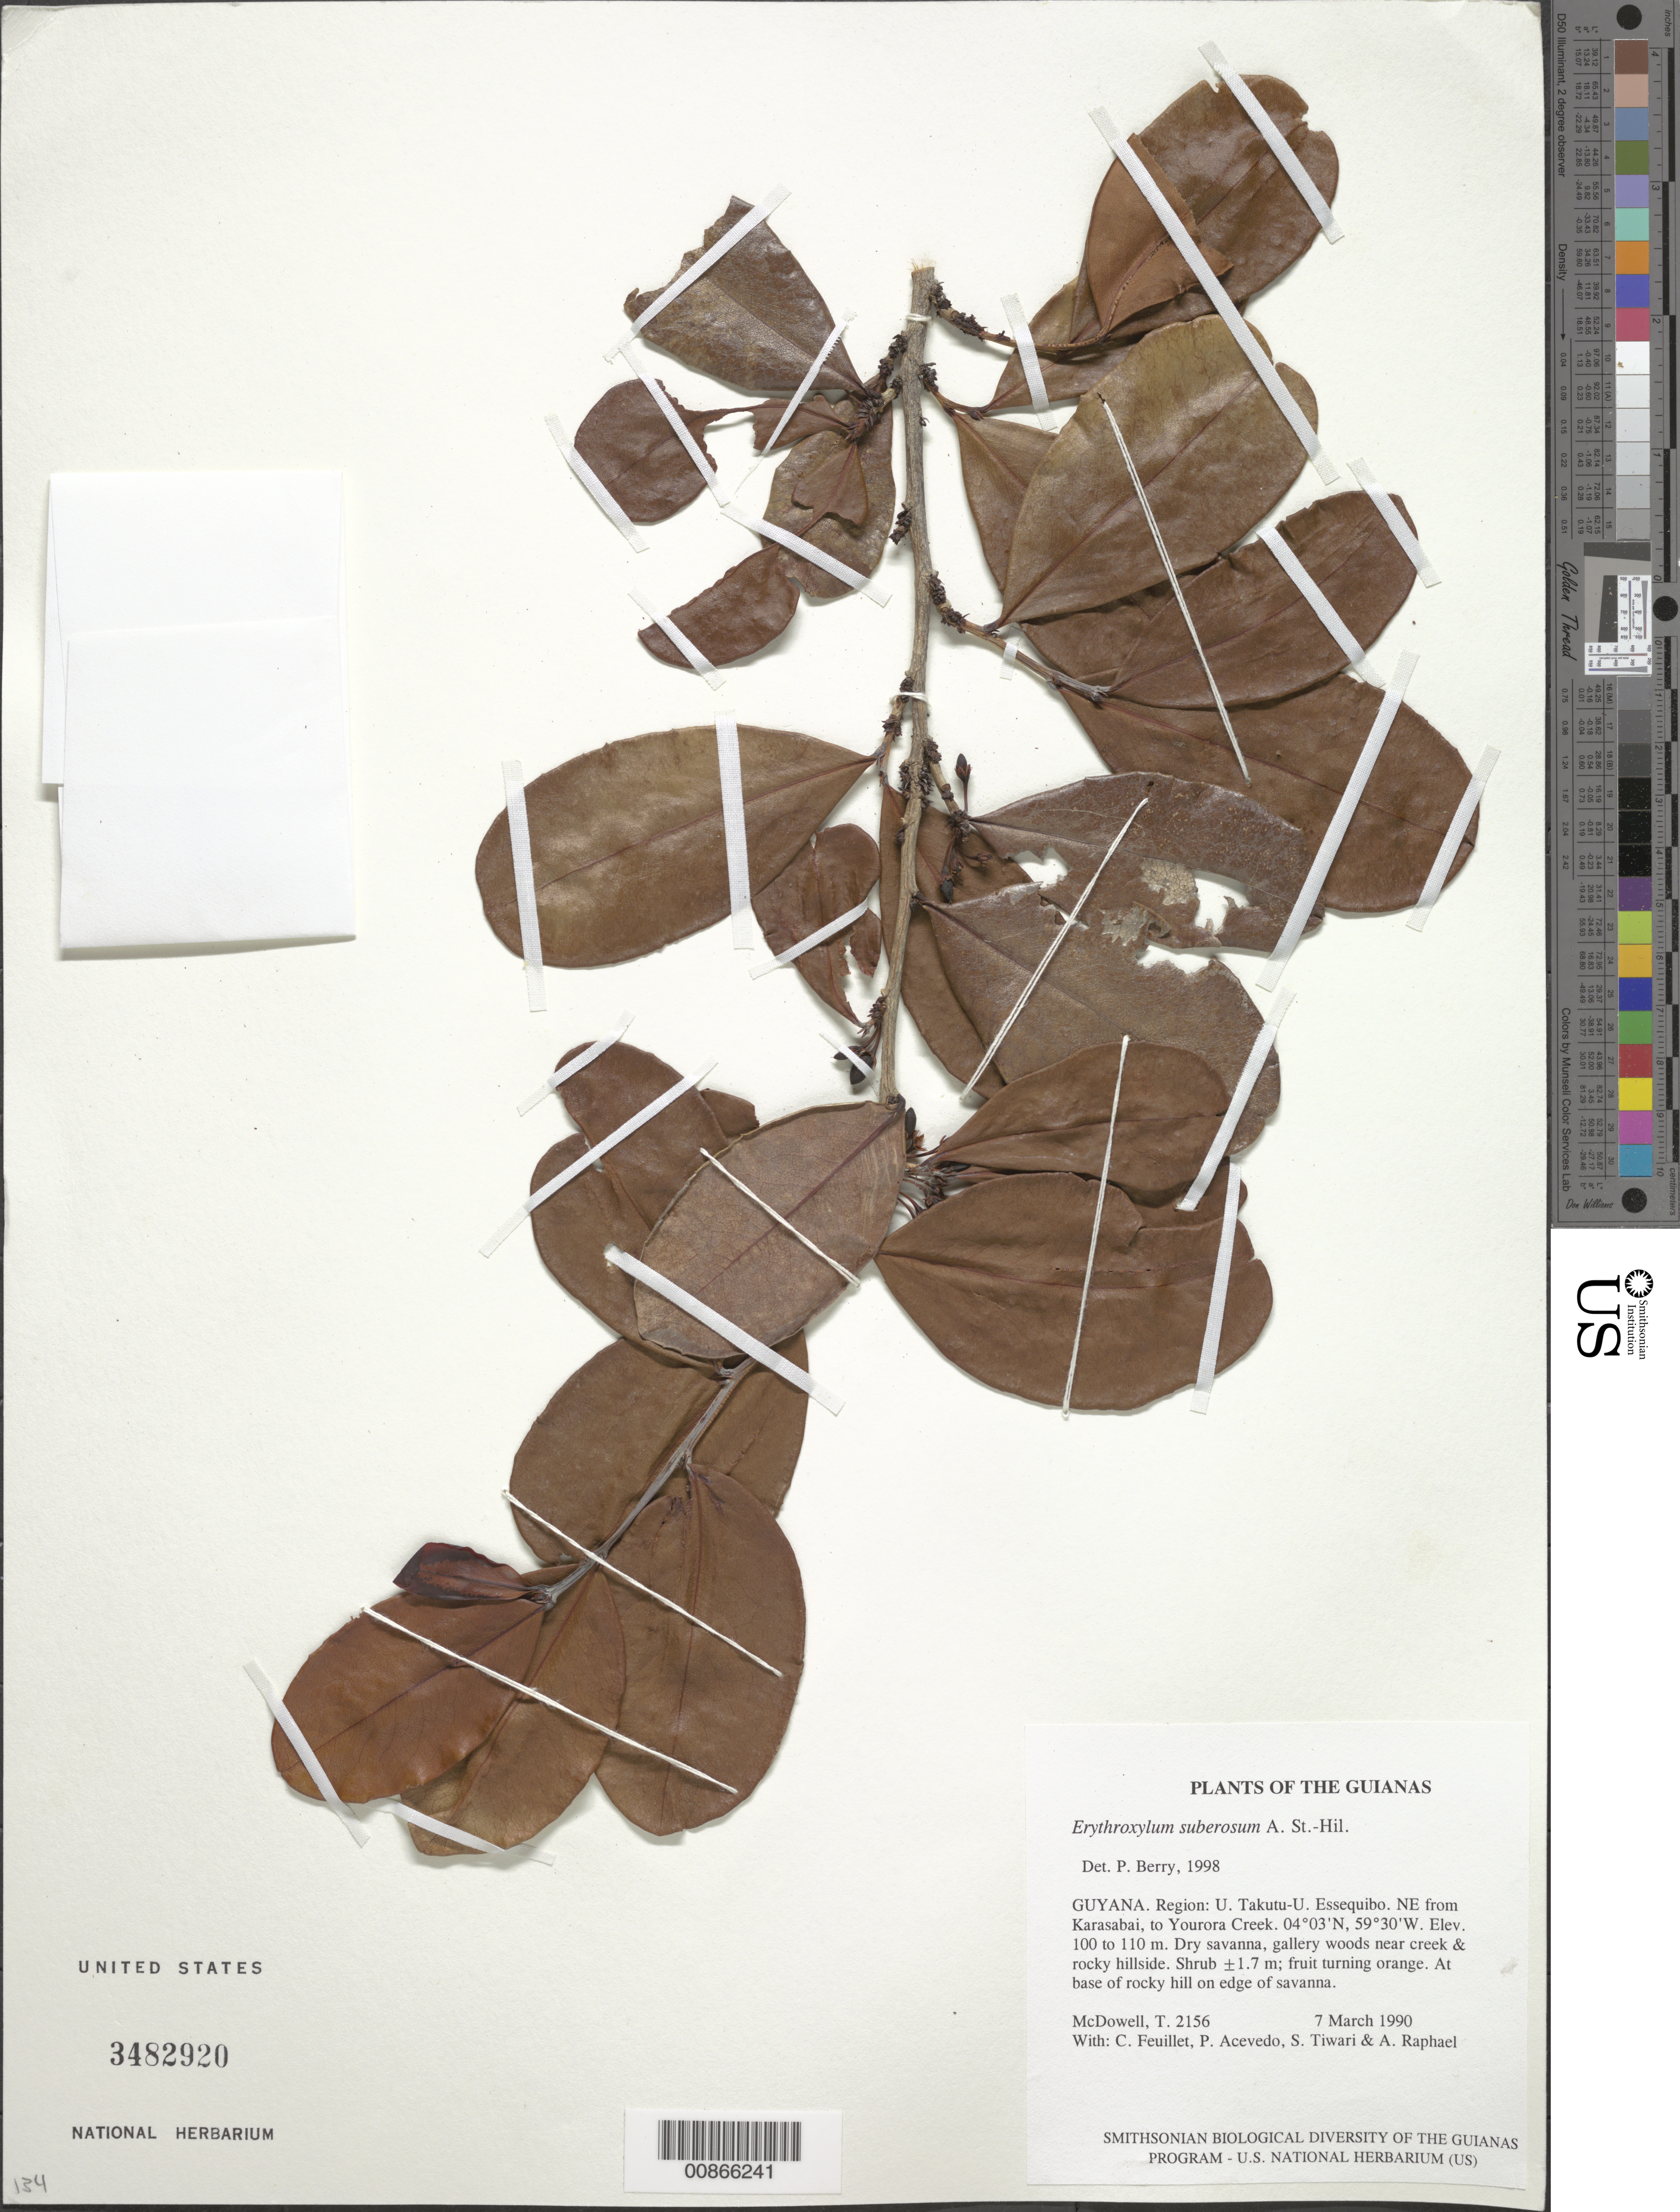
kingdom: Plantae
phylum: Tracheophyta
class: Magnoliopsida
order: Malpighiales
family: Erythroxylaceae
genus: Erythroxylum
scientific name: Erythroxylum suberosum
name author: A. St.-Hil.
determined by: Berry, P. E., (WIS), University of Wisconsin - Madison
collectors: T. McDowell, C. Feuillet, P. Acevedo-Rodr., S. Tiwari & A. Raphael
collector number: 2156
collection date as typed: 7 March 1990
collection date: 1990-03-07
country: Guyana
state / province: U. Takutu-U. Essequibo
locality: NE from Karasabai, to Yourora Creek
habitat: Dry savanna, gallery woods near creek & rocky hillside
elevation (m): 100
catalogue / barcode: US 3482920